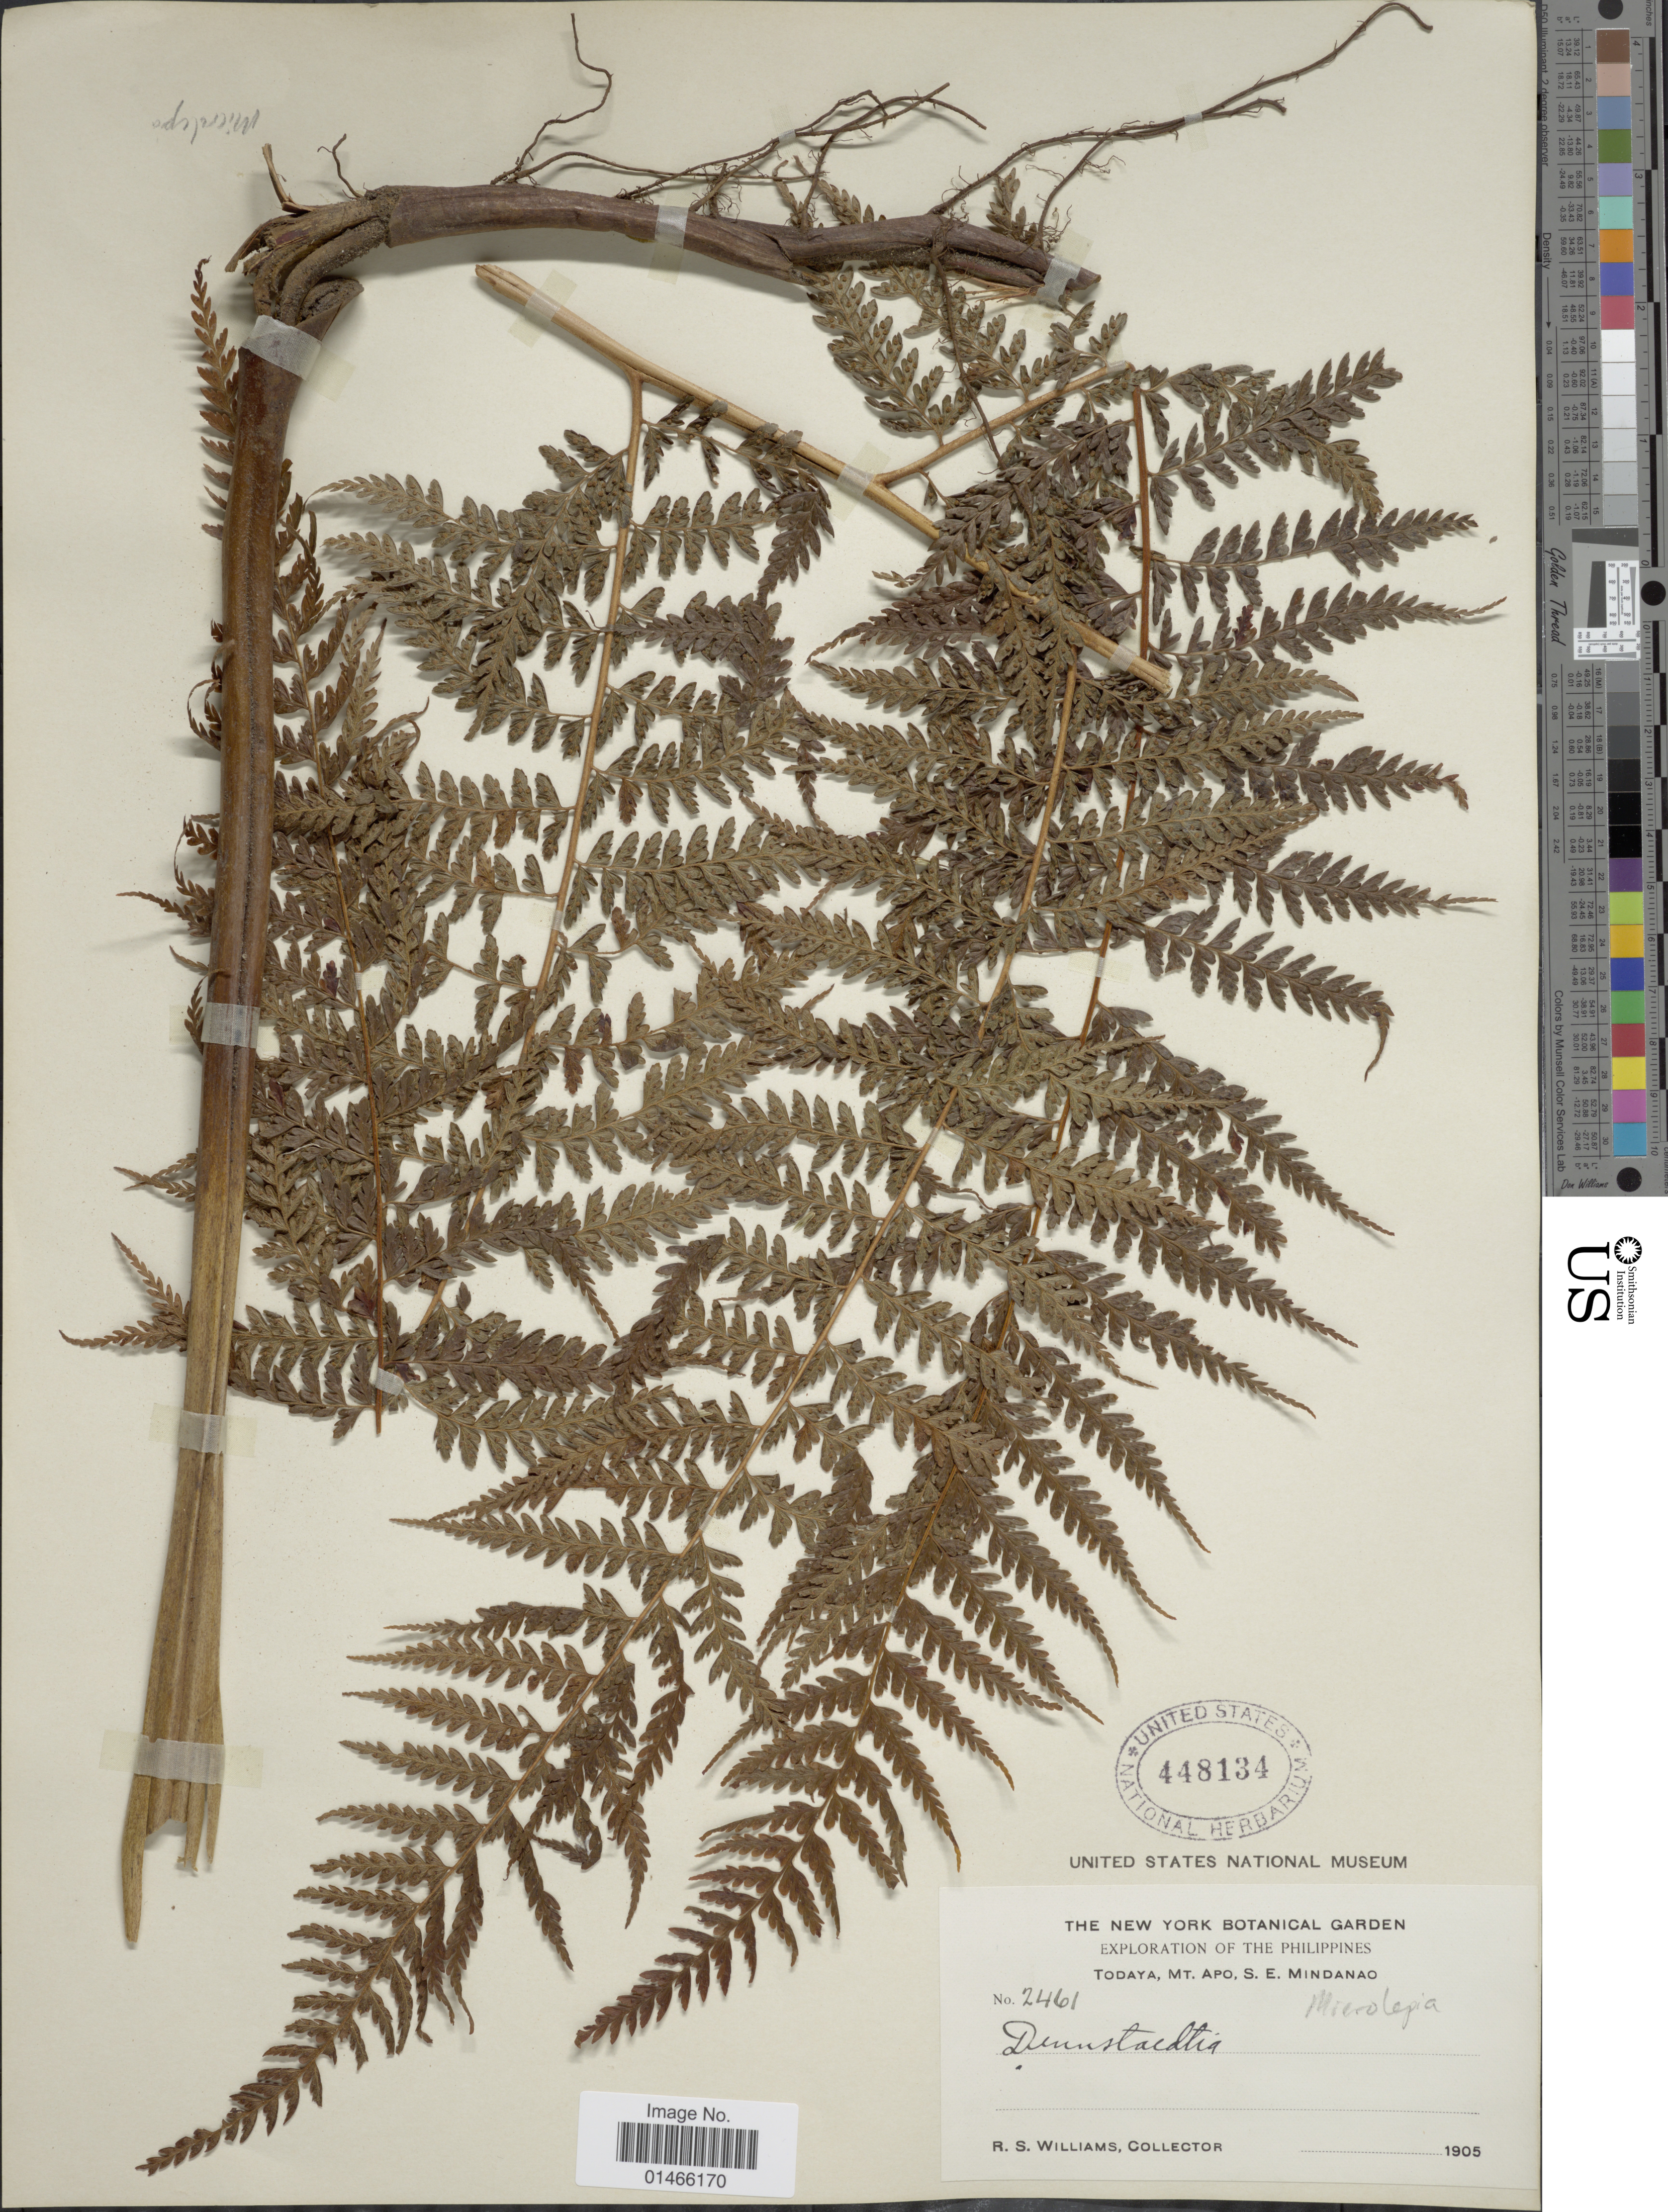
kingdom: Plantae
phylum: Tracheophyta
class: Polypodiopsida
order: Polypodiales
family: Dennstaedtiaceae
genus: Microlepia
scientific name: Microlepia sp.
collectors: R. S. Williams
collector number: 2461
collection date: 1905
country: Philippines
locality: Todaya, Mt. Apo, S. E. Mindanao.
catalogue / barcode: US 448134